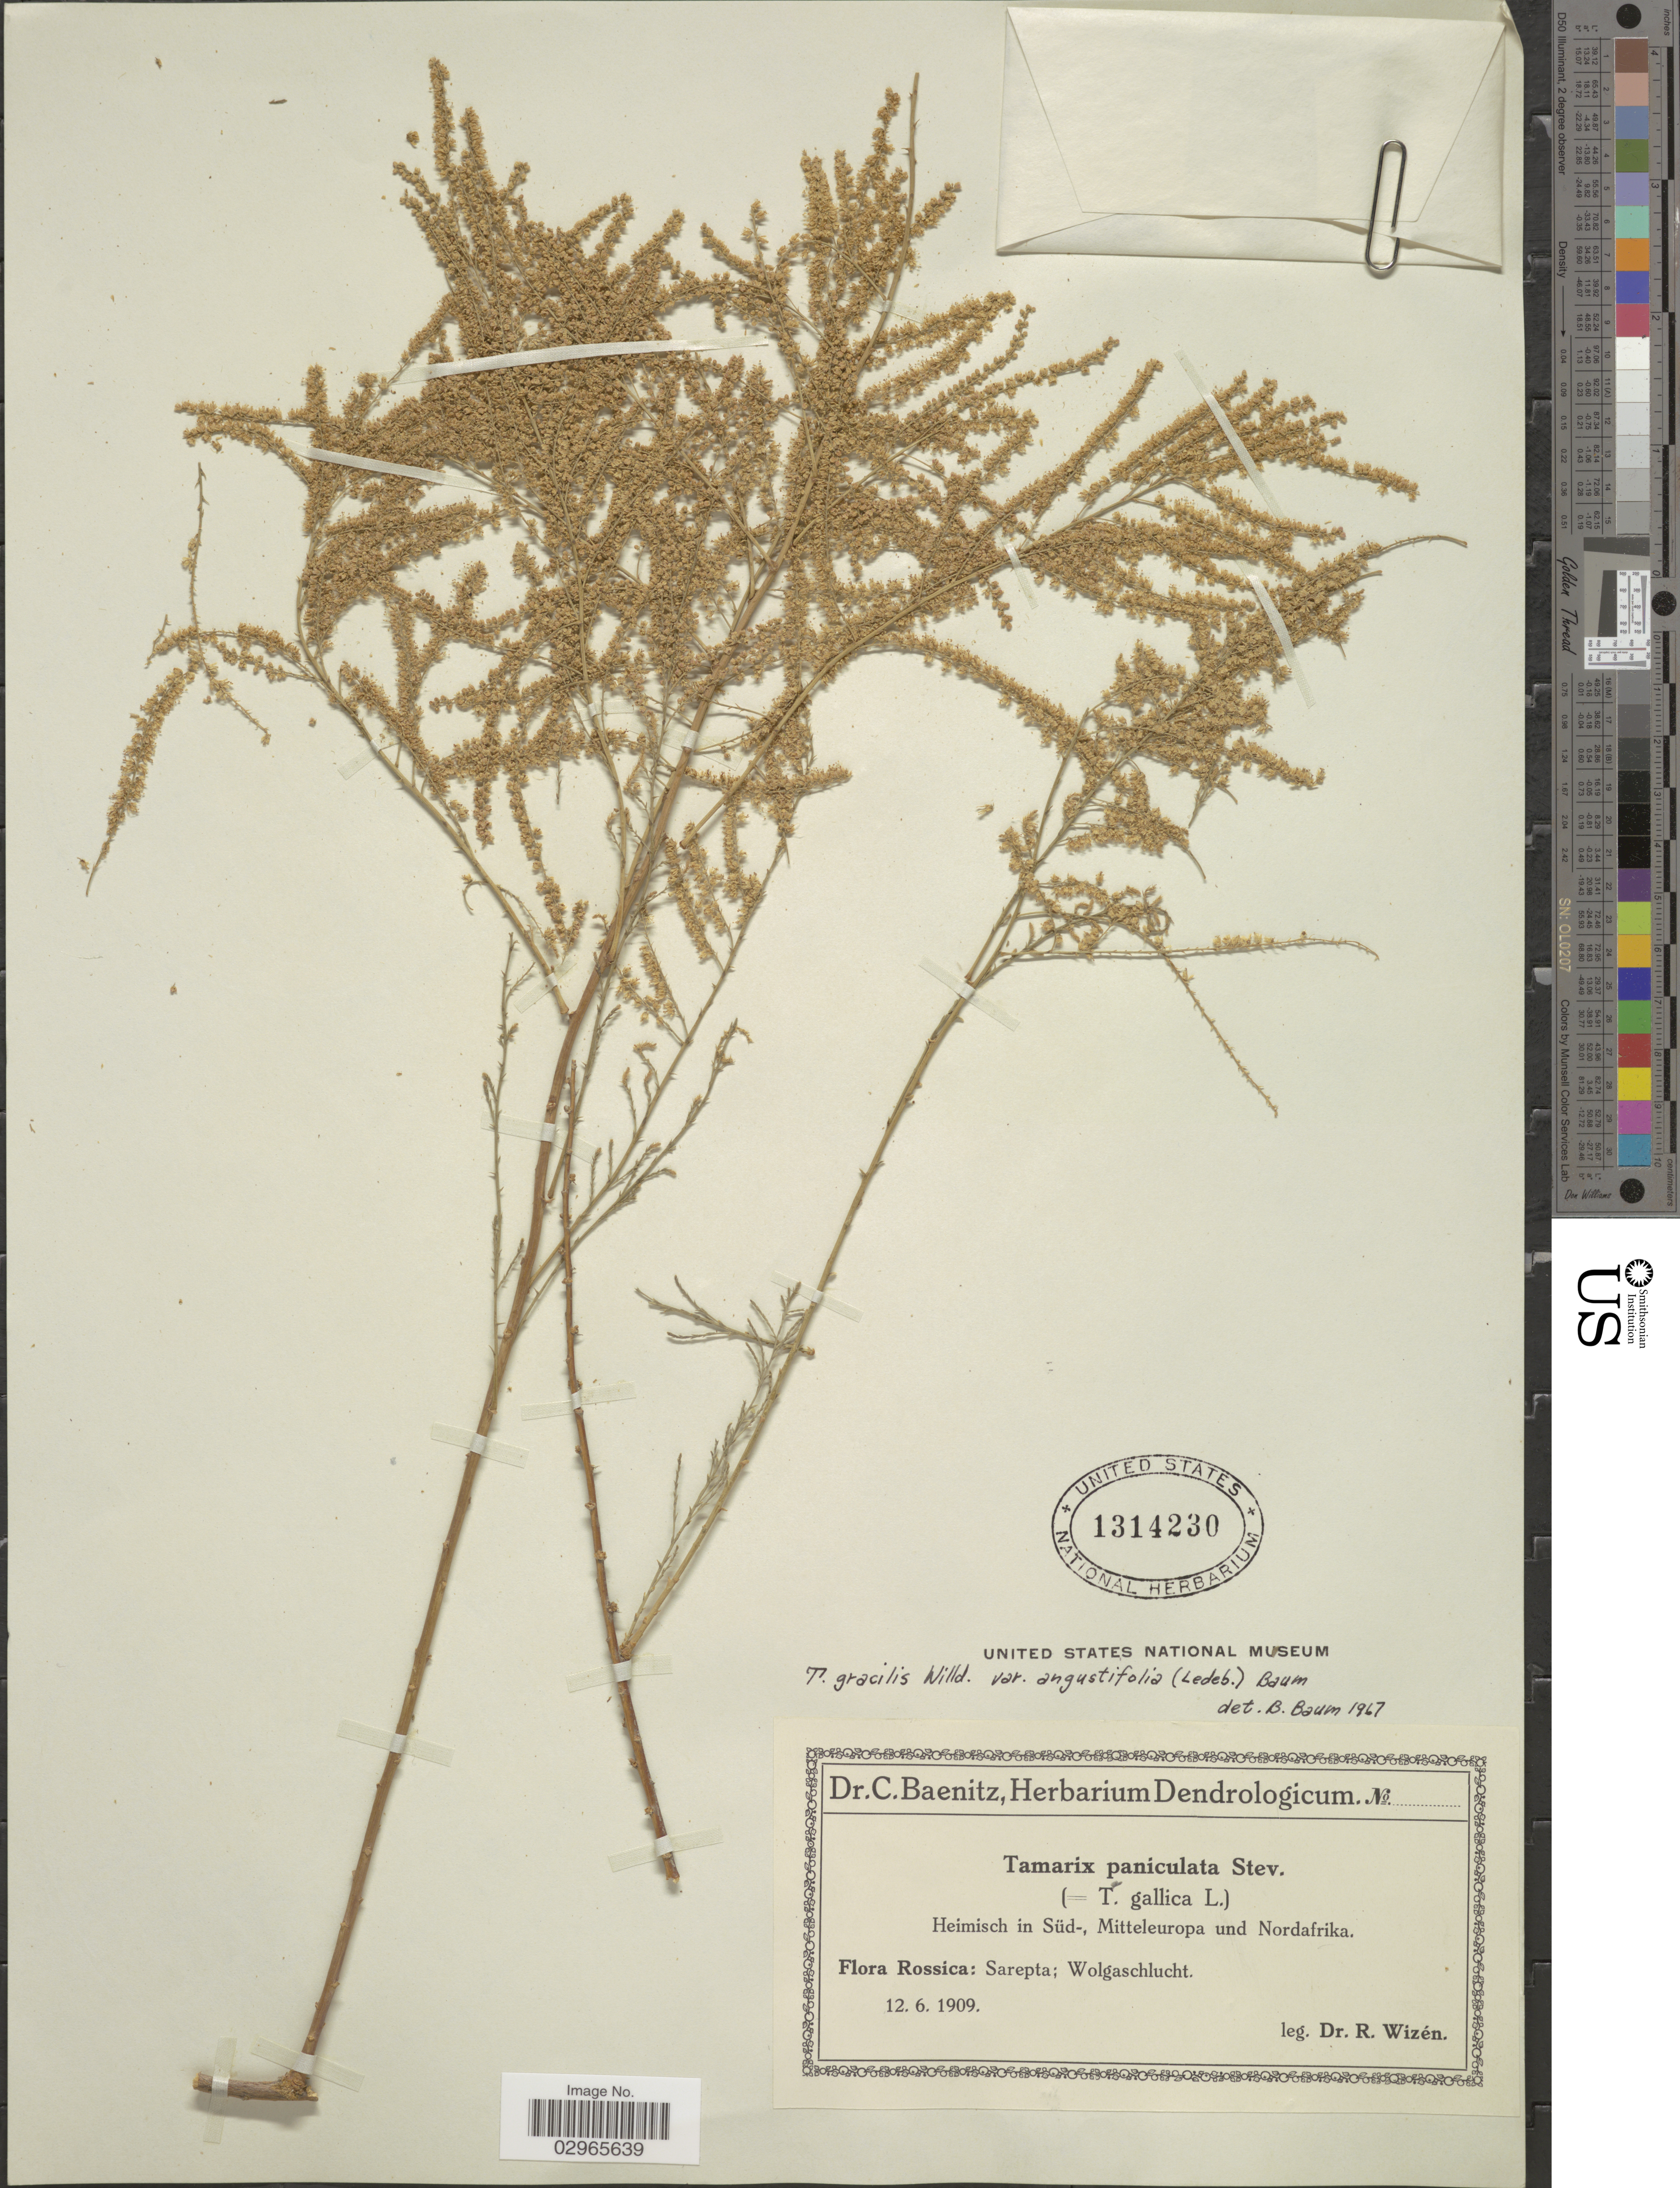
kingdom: Plantae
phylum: Tracheophyta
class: Magnoliopsida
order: Caryophyllales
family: Tamaricaceae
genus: Tamarix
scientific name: Tamarix gracilis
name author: Willd.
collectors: R. Wizén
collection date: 1909-06-12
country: Russian Federation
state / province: Volgograd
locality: Rossica: Sarepta; Wolgaschlucht.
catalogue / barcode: US 1314230